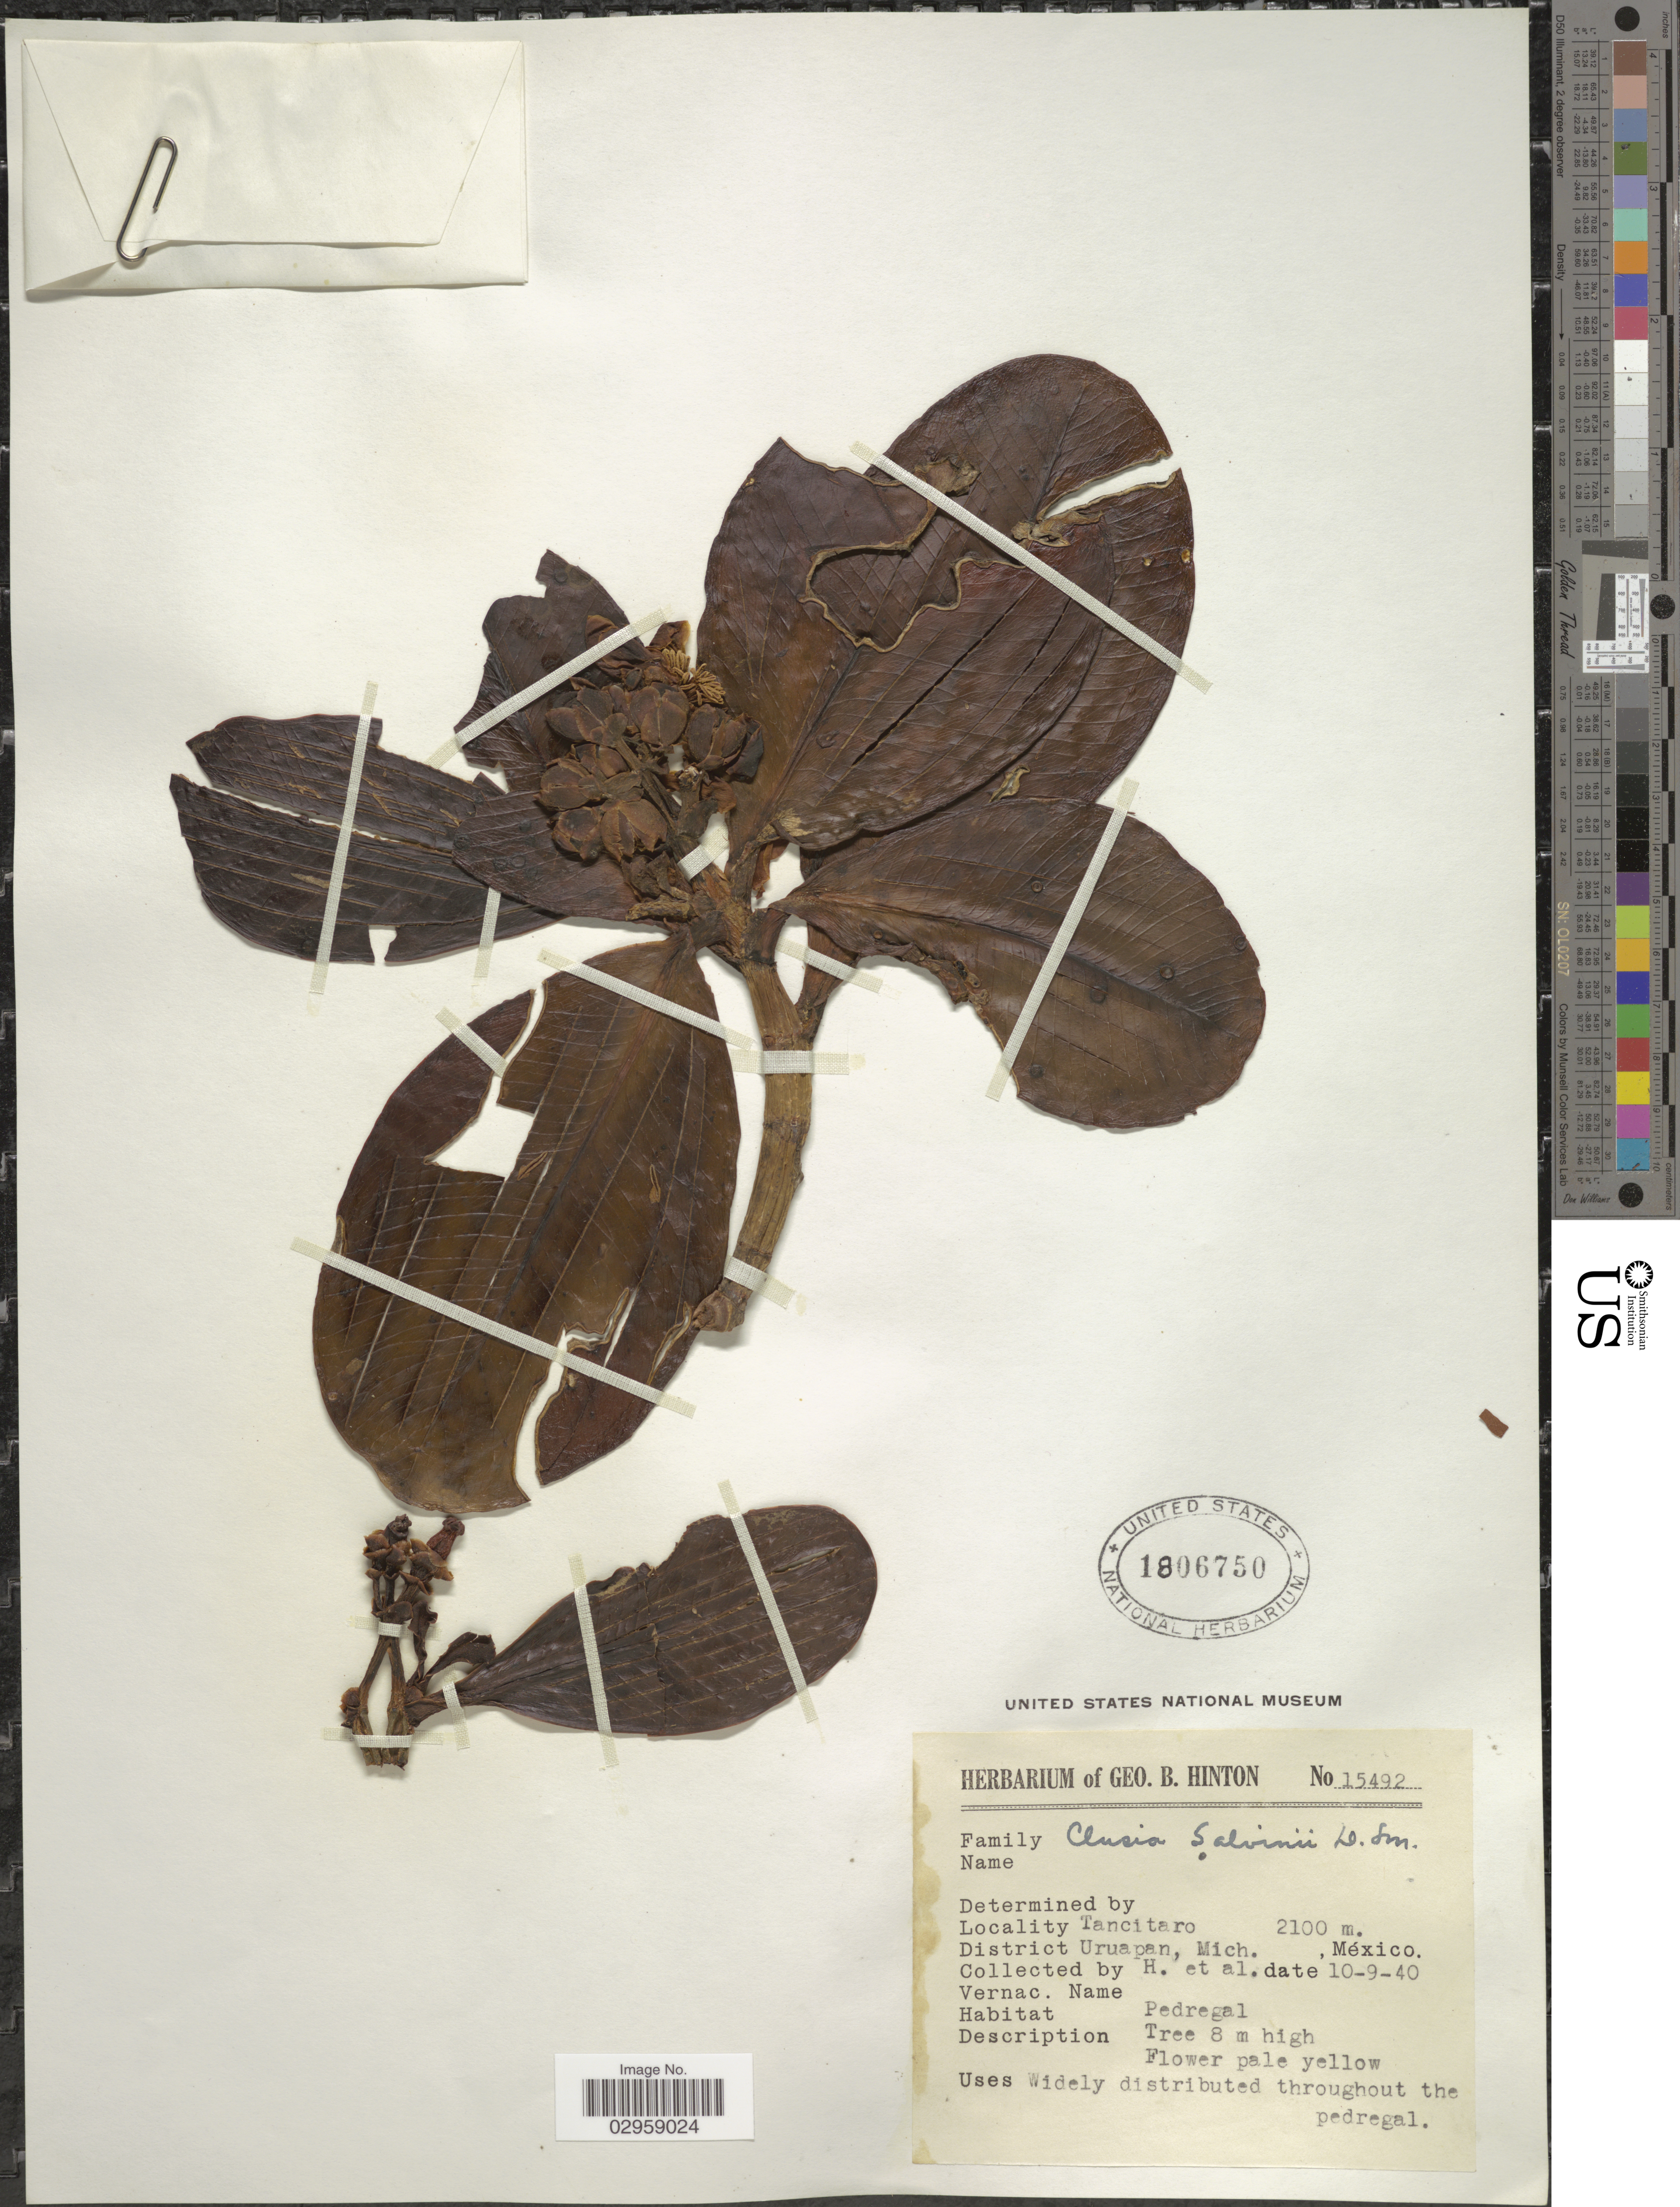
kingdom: Plantae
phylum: Tracheophyta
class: Magnoliopsida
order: Malpighiales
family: Clusiaceae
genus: Clusia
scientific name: Clusia salvinii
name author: Donn. Sm.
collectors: G. B. Hinton & et al.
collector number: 15492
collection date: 1940-09-10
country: Mexico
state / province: Michoacán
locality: Tancitaro. District Uruapan.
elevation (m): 2100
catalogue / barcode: US 1806750